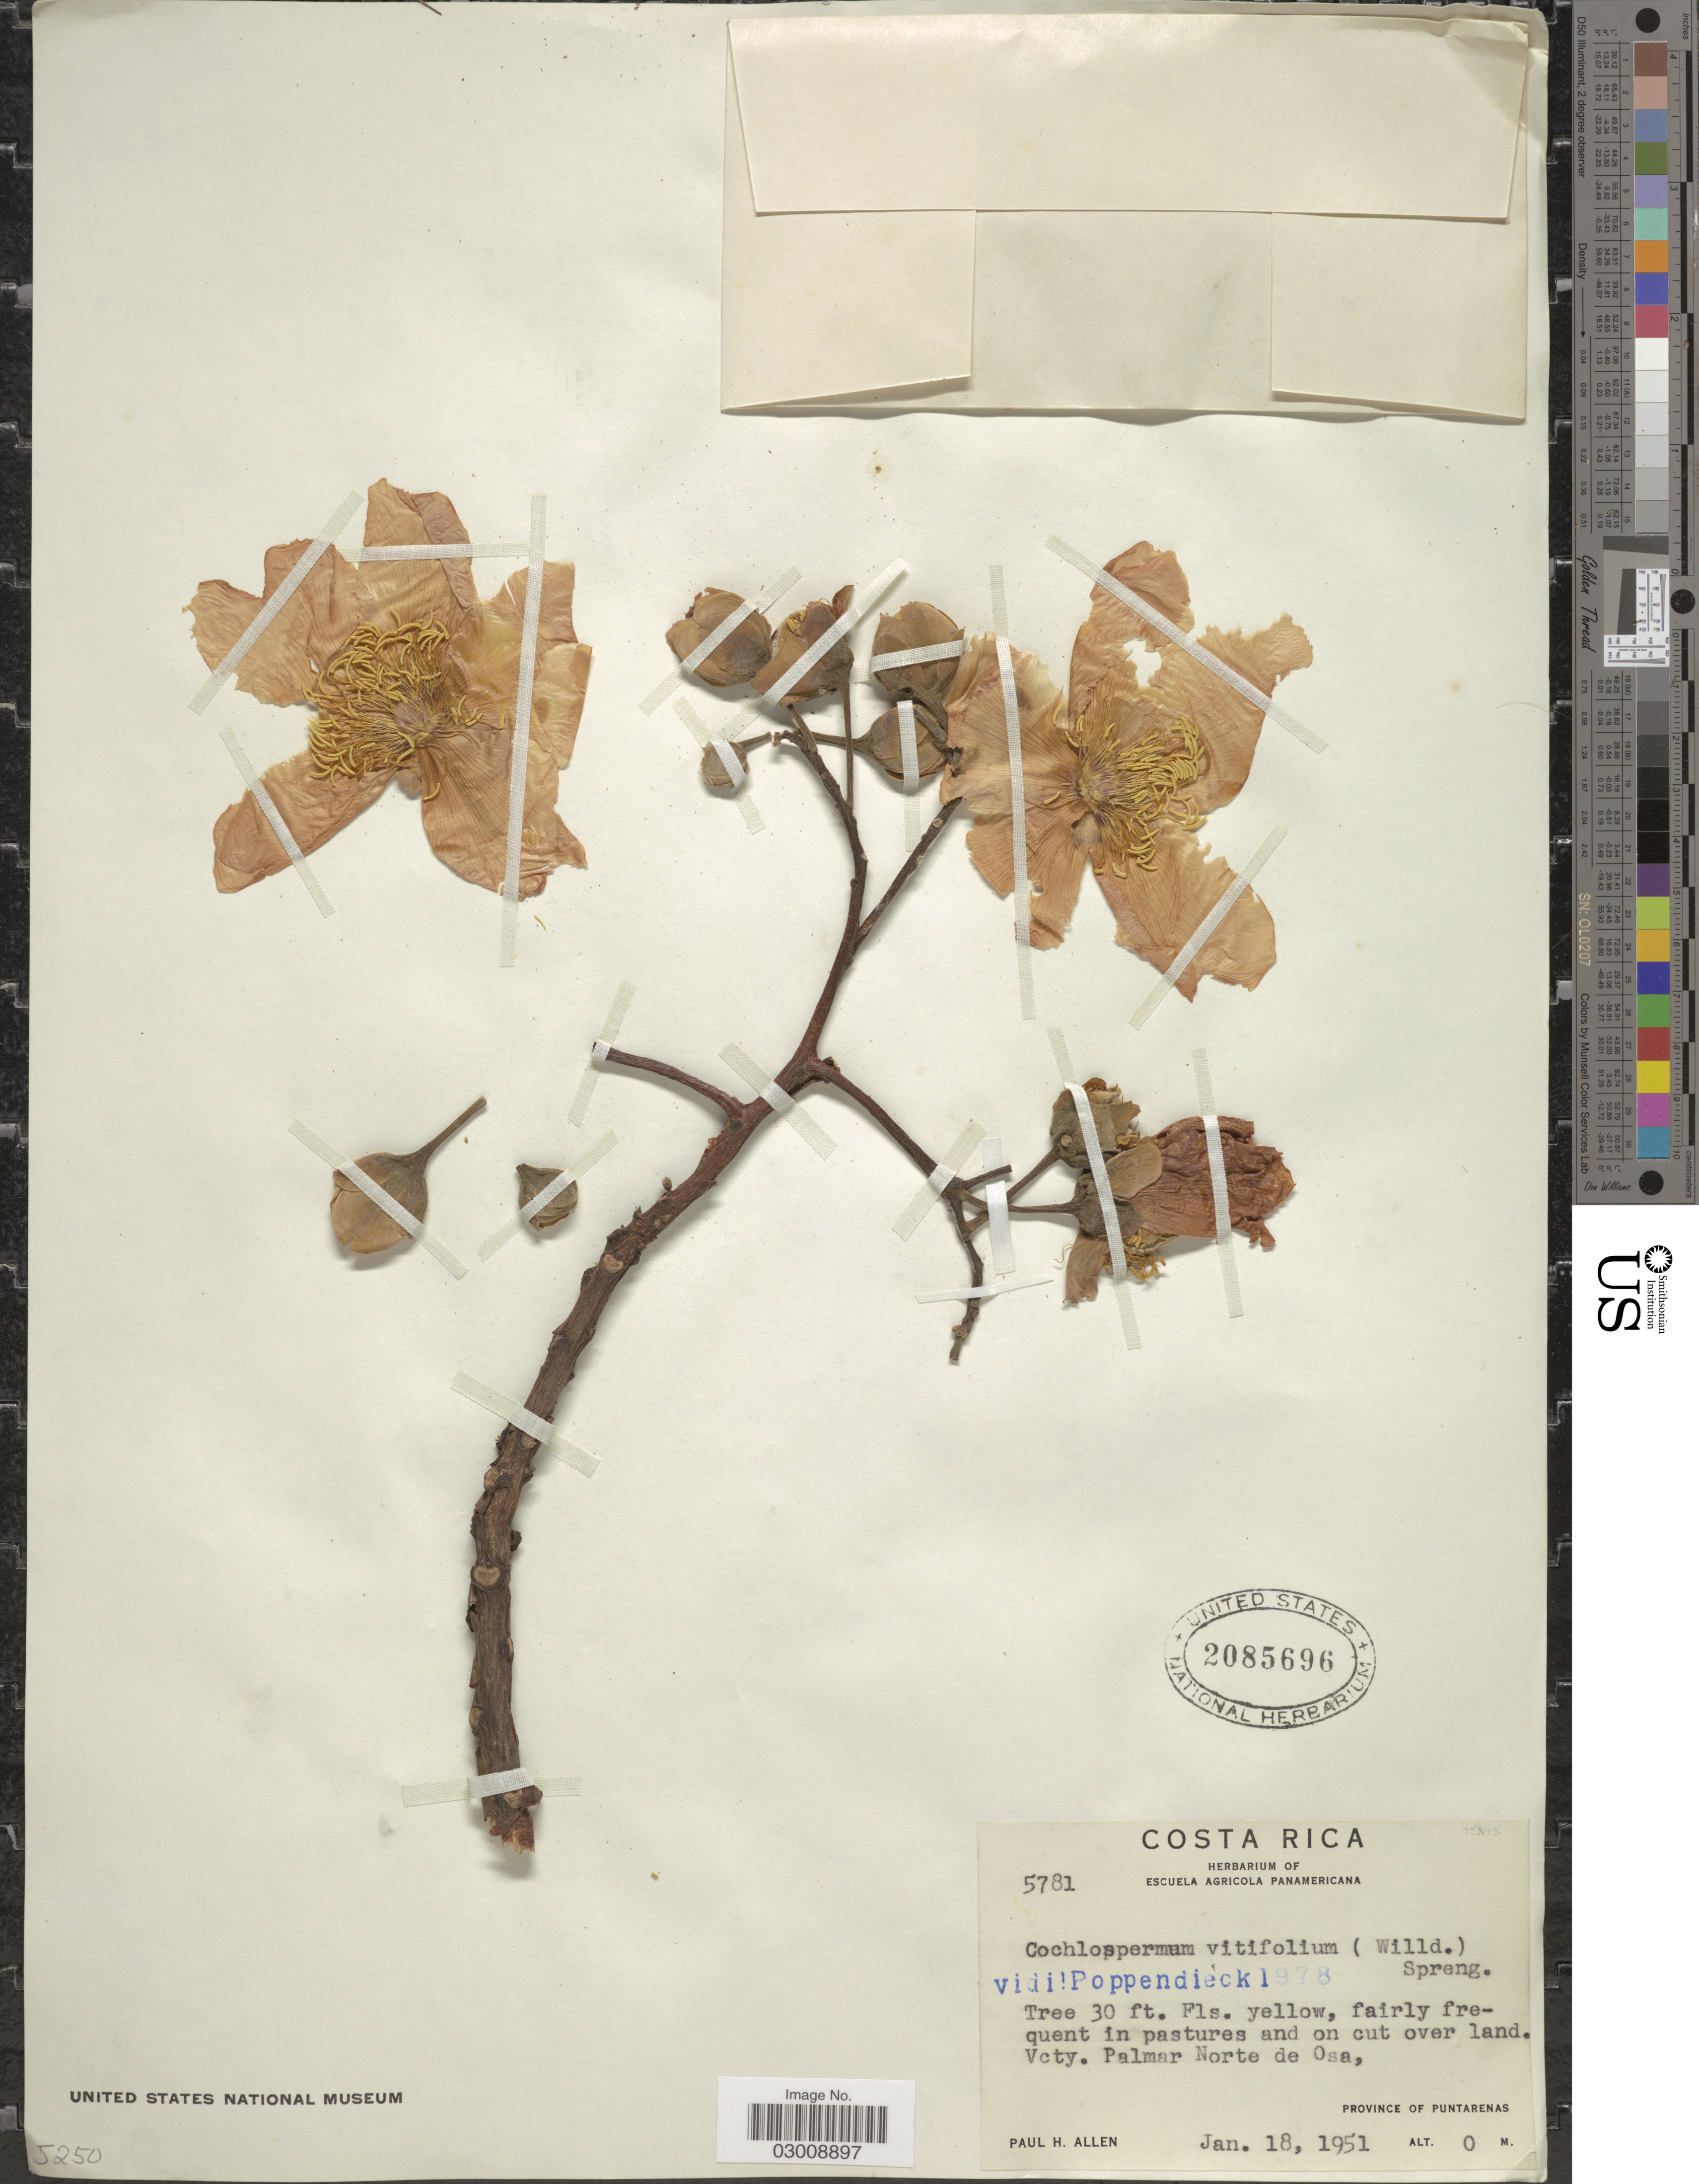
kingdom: Plantae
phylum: Tracheophyta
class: Magnoliopsida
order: Malvales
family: Cochlospermaceae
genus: Cochlospermum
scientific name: Cochlospermum vitifolium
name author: (Willd.) Spreng.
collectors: P. H. Allen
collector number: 5781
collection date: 1951-01-18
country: Costa Rica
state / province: Puntarenas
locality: Vcty. Palmar Norte de Osa, Province of Puntarenas.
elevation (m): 0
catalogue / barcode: US 2085696